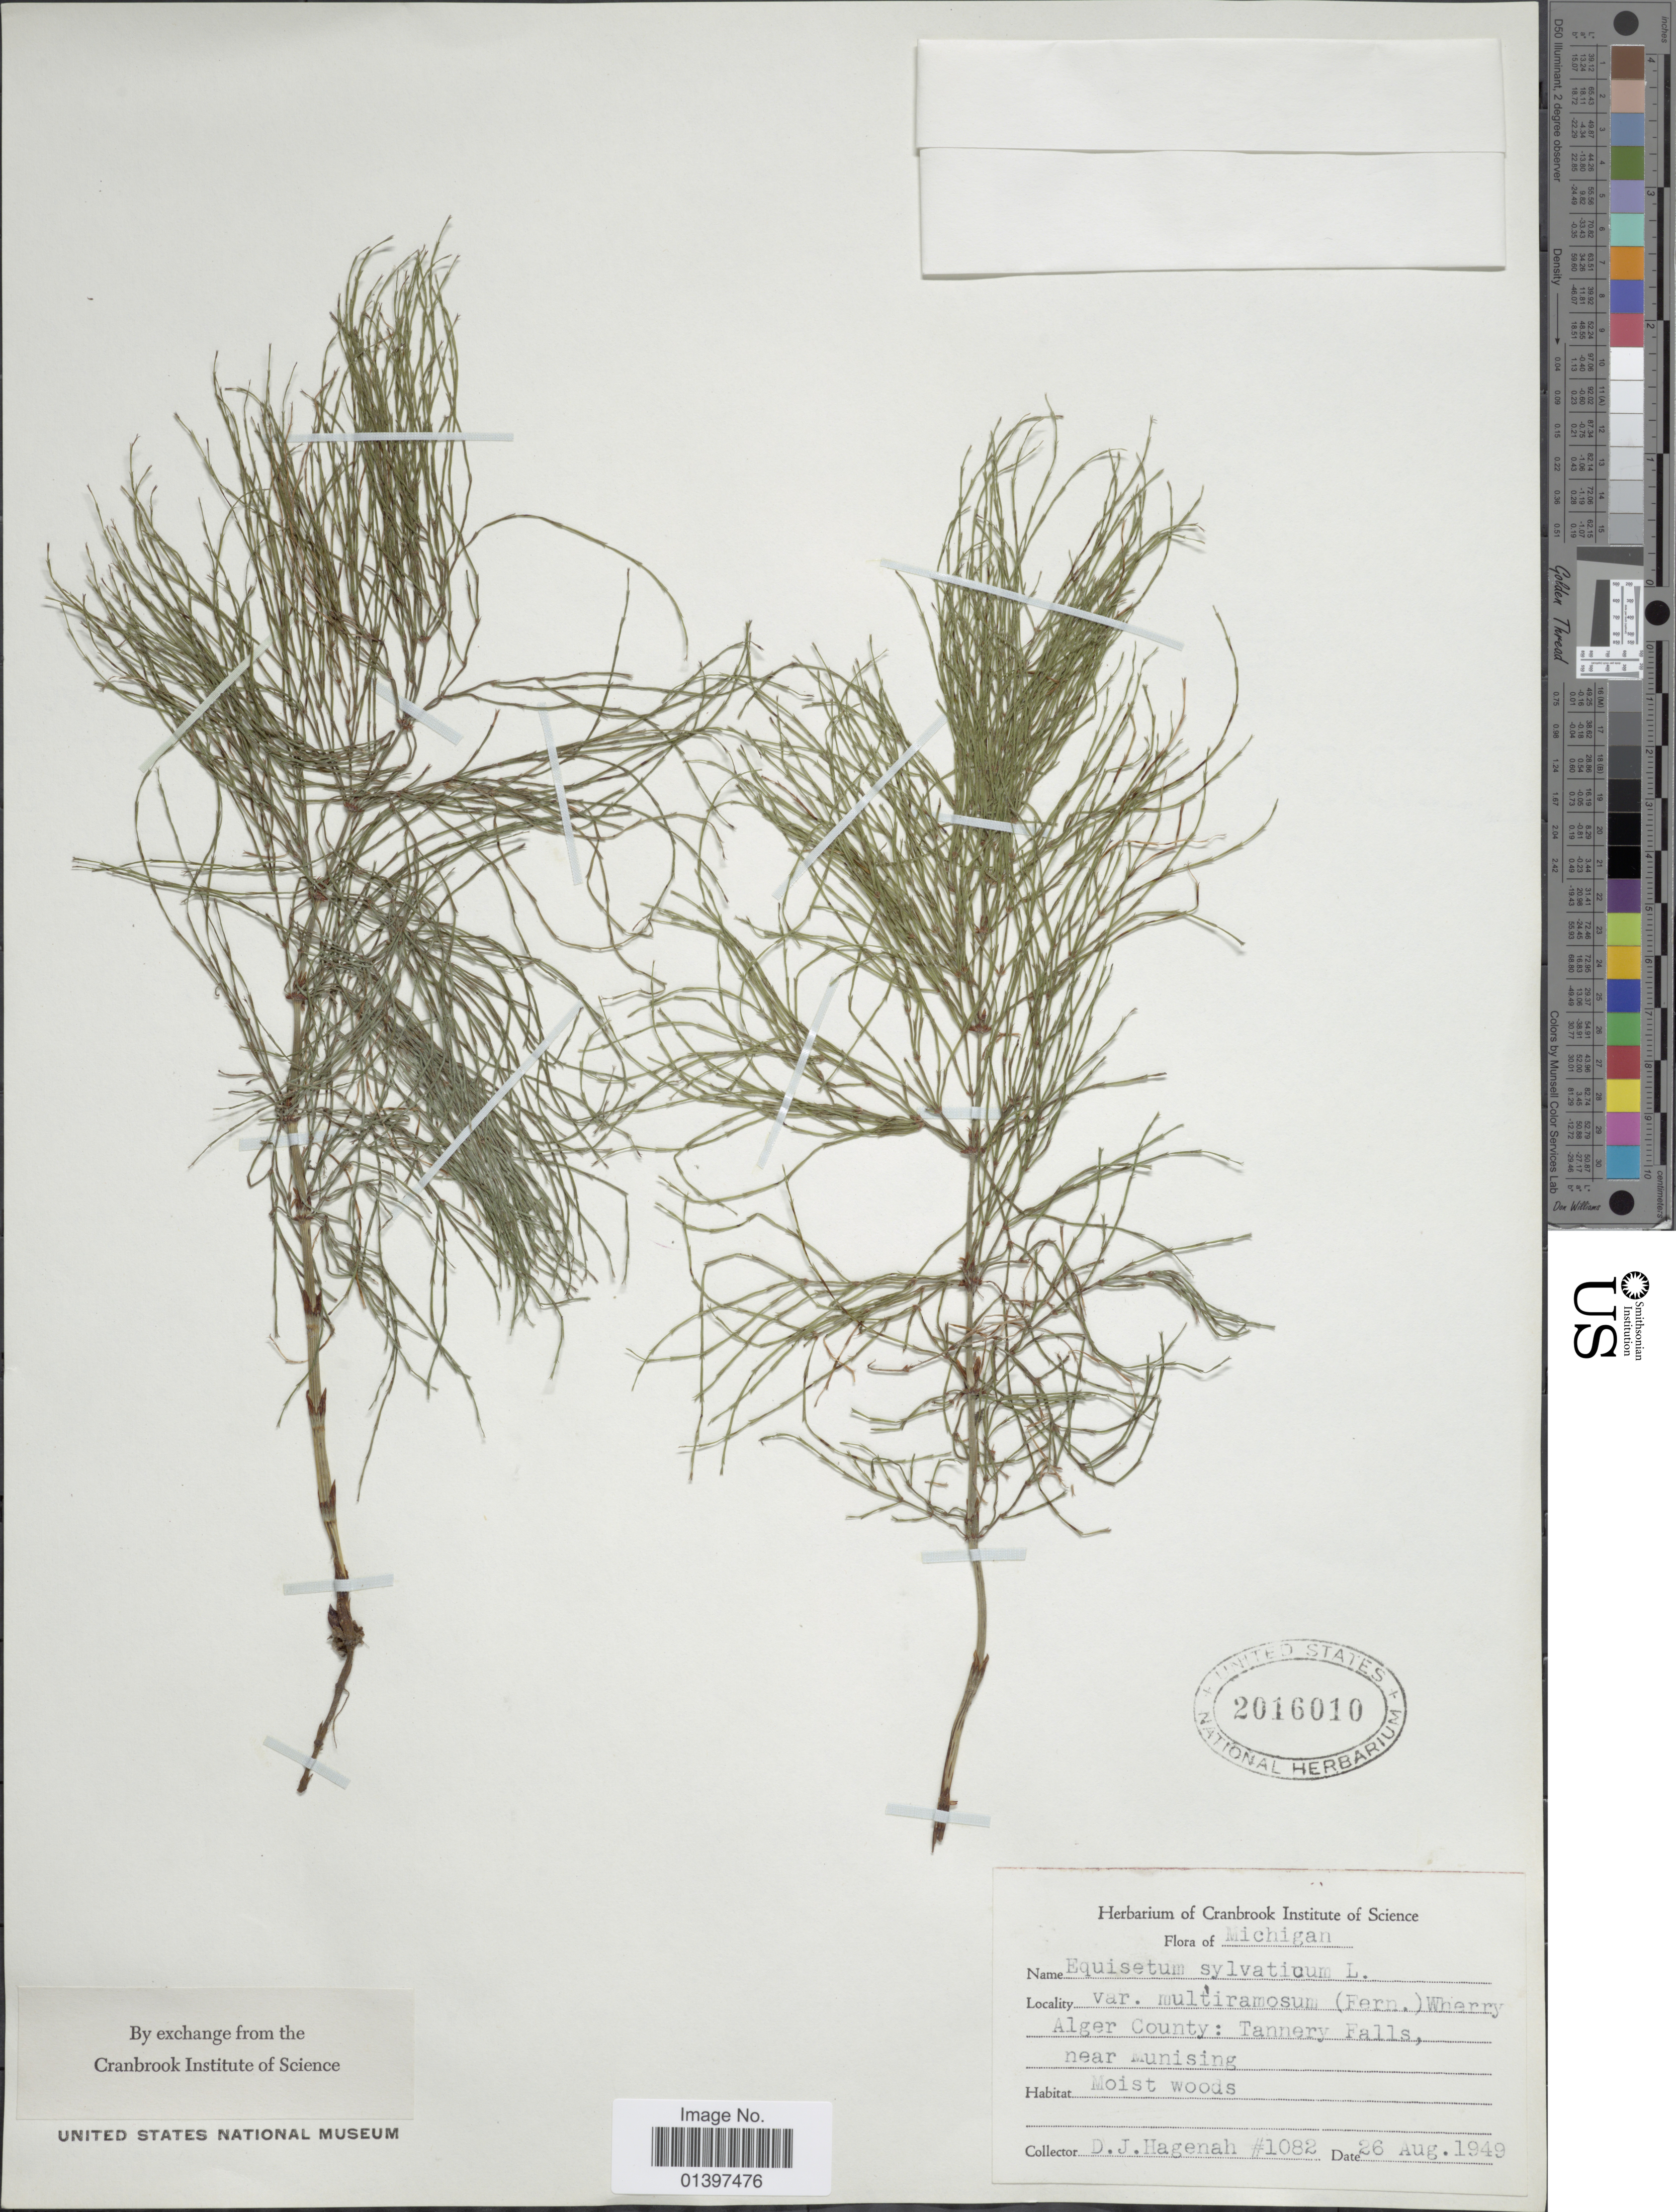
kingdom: Plantae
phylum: Tracheophyta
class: Polypodiopsida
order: Equisetales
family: Equisetaceae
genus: Equisetum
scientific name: Equisetum sylvaticum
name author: L.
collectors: D. Hagenah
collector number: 1082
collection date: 1949-08-26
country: United States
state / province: Michigan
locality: Alger County:Tannery Falls, near Munising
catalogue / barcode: US 2016010